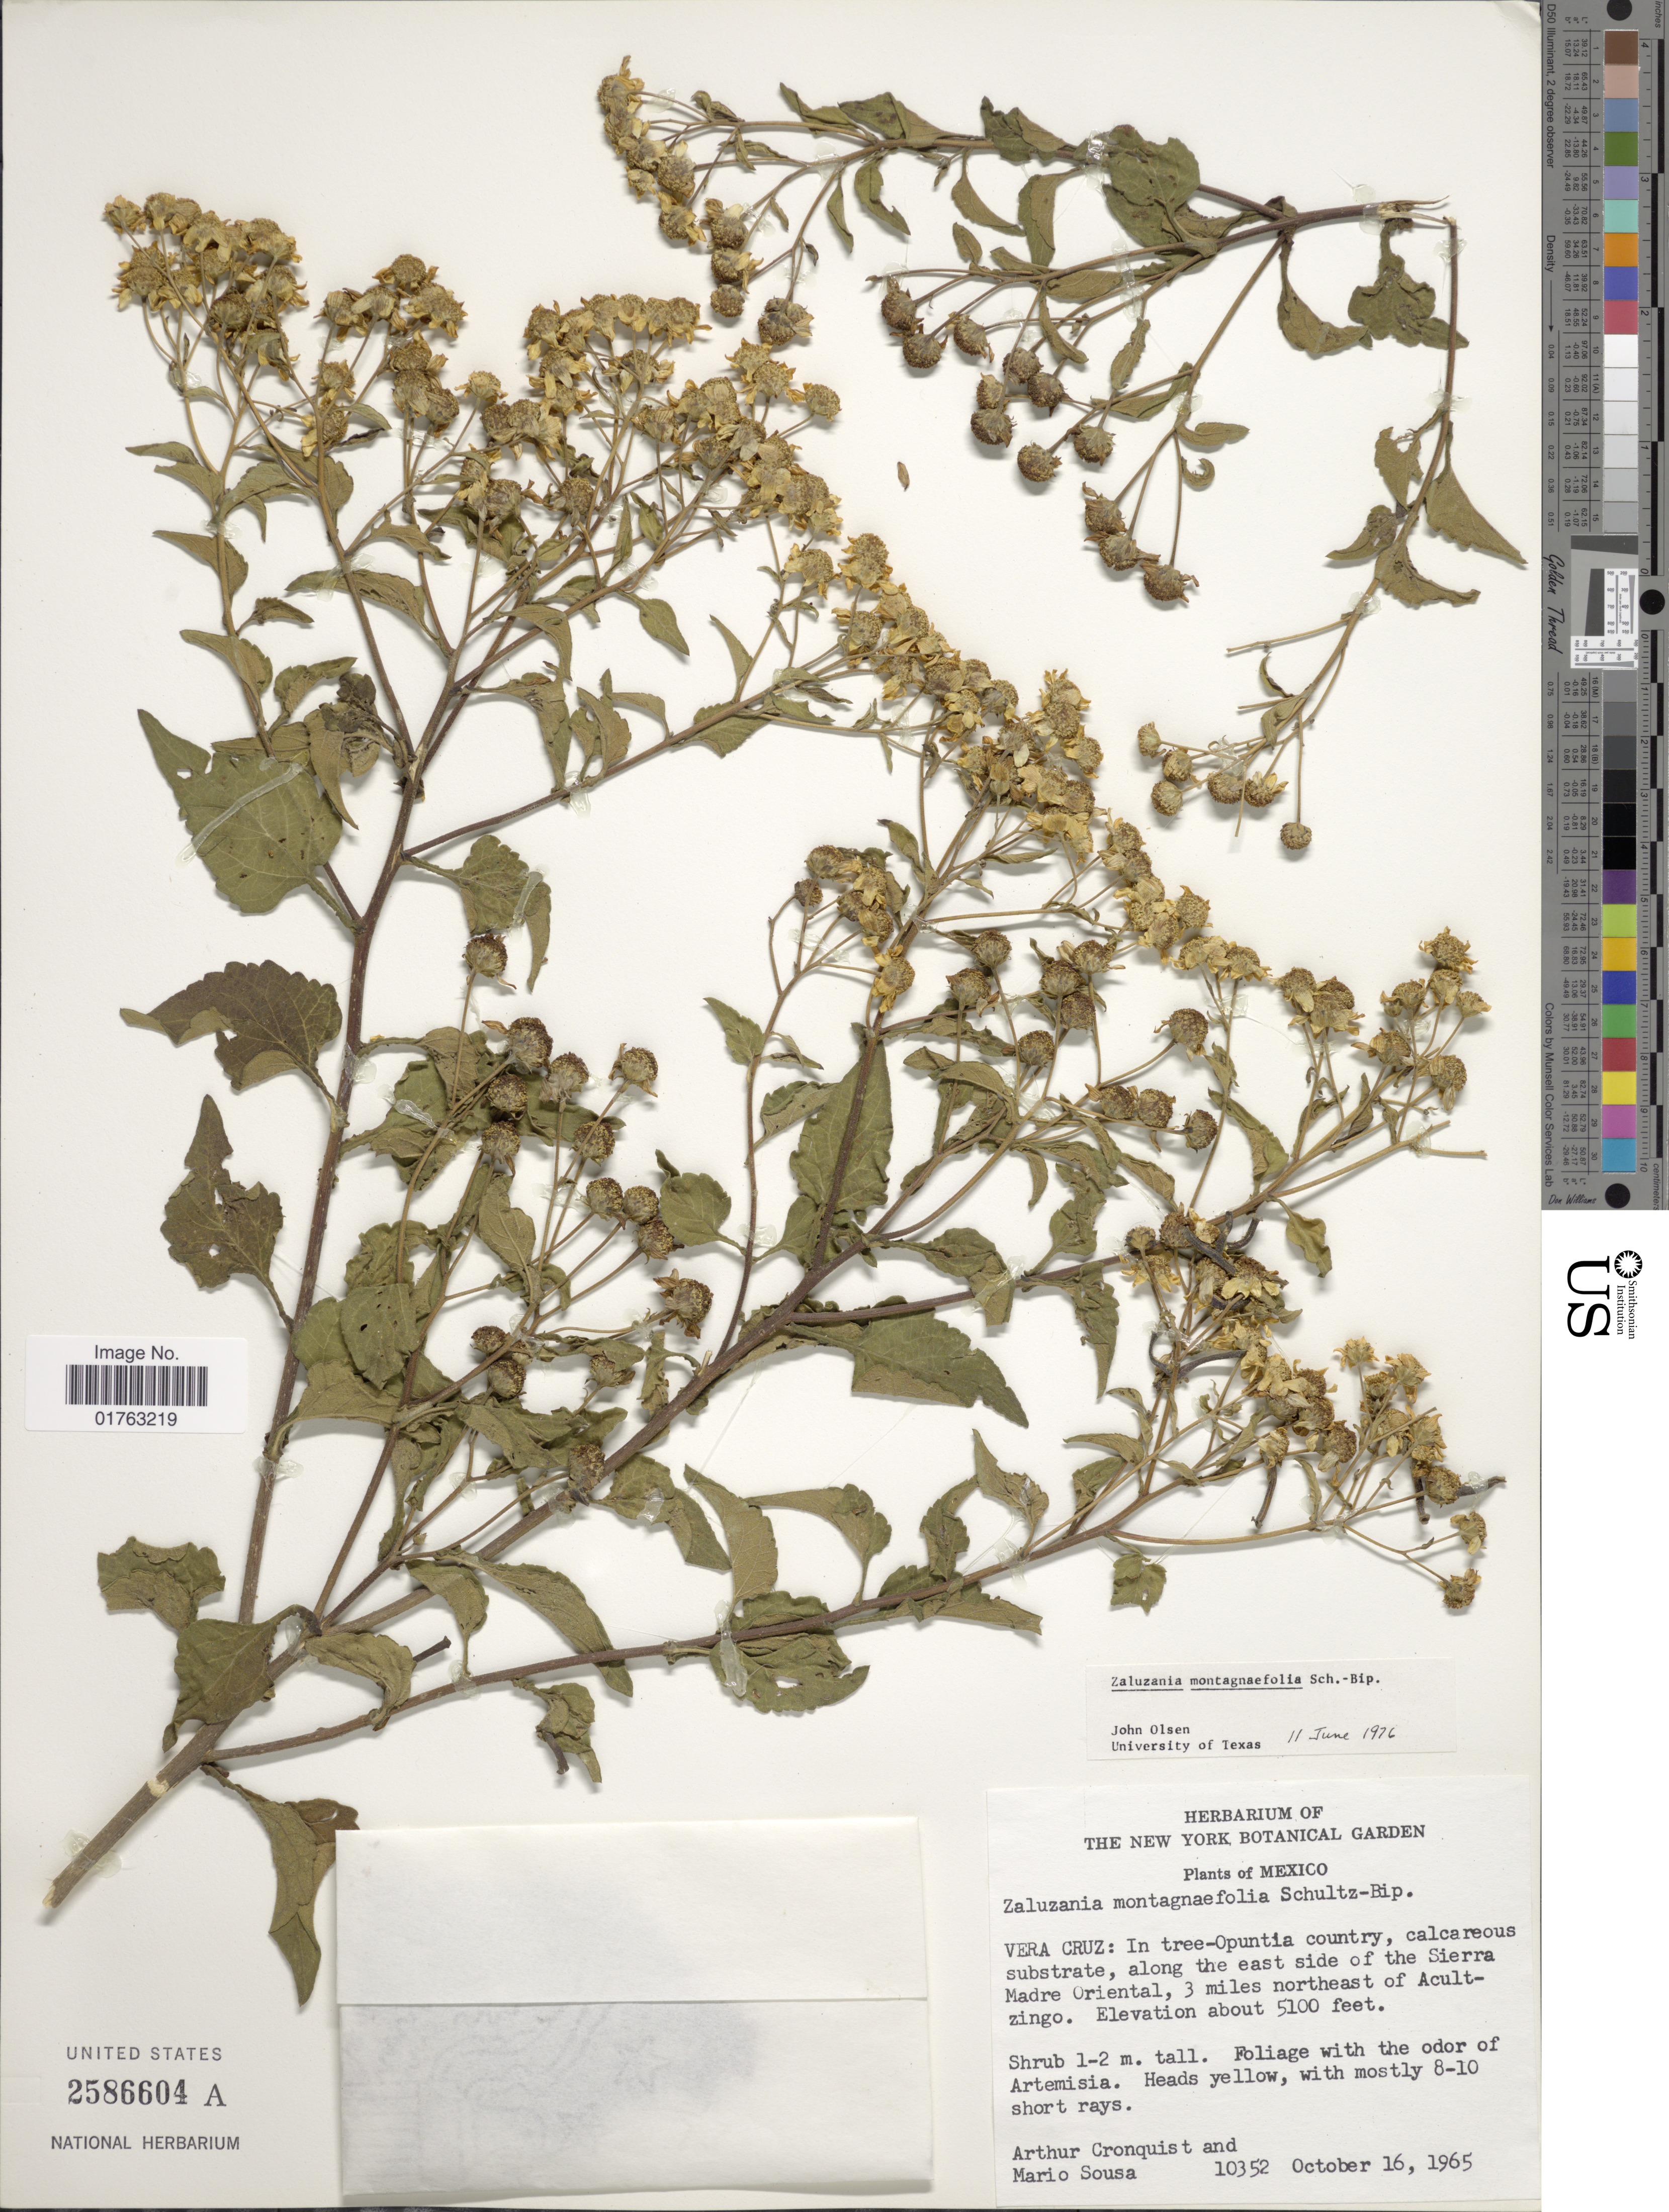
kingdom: Plantae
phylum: Tracheophyta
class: Magnoliopsida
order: Asterales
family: Asteraceae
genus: Zaluzania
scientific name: Zaluzania montagnaefolia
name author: Sch. Bip.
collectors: A. J. Cronquist & M. Sousa S.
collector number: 10352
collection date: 1965-10-16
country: Mexico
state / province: Veracruz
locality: In tree-Opuntia country, along the east side of the Sierra Madre oriental, 3 miles northeast of Acultzingo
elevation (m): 1554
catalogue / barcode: US 2586604A